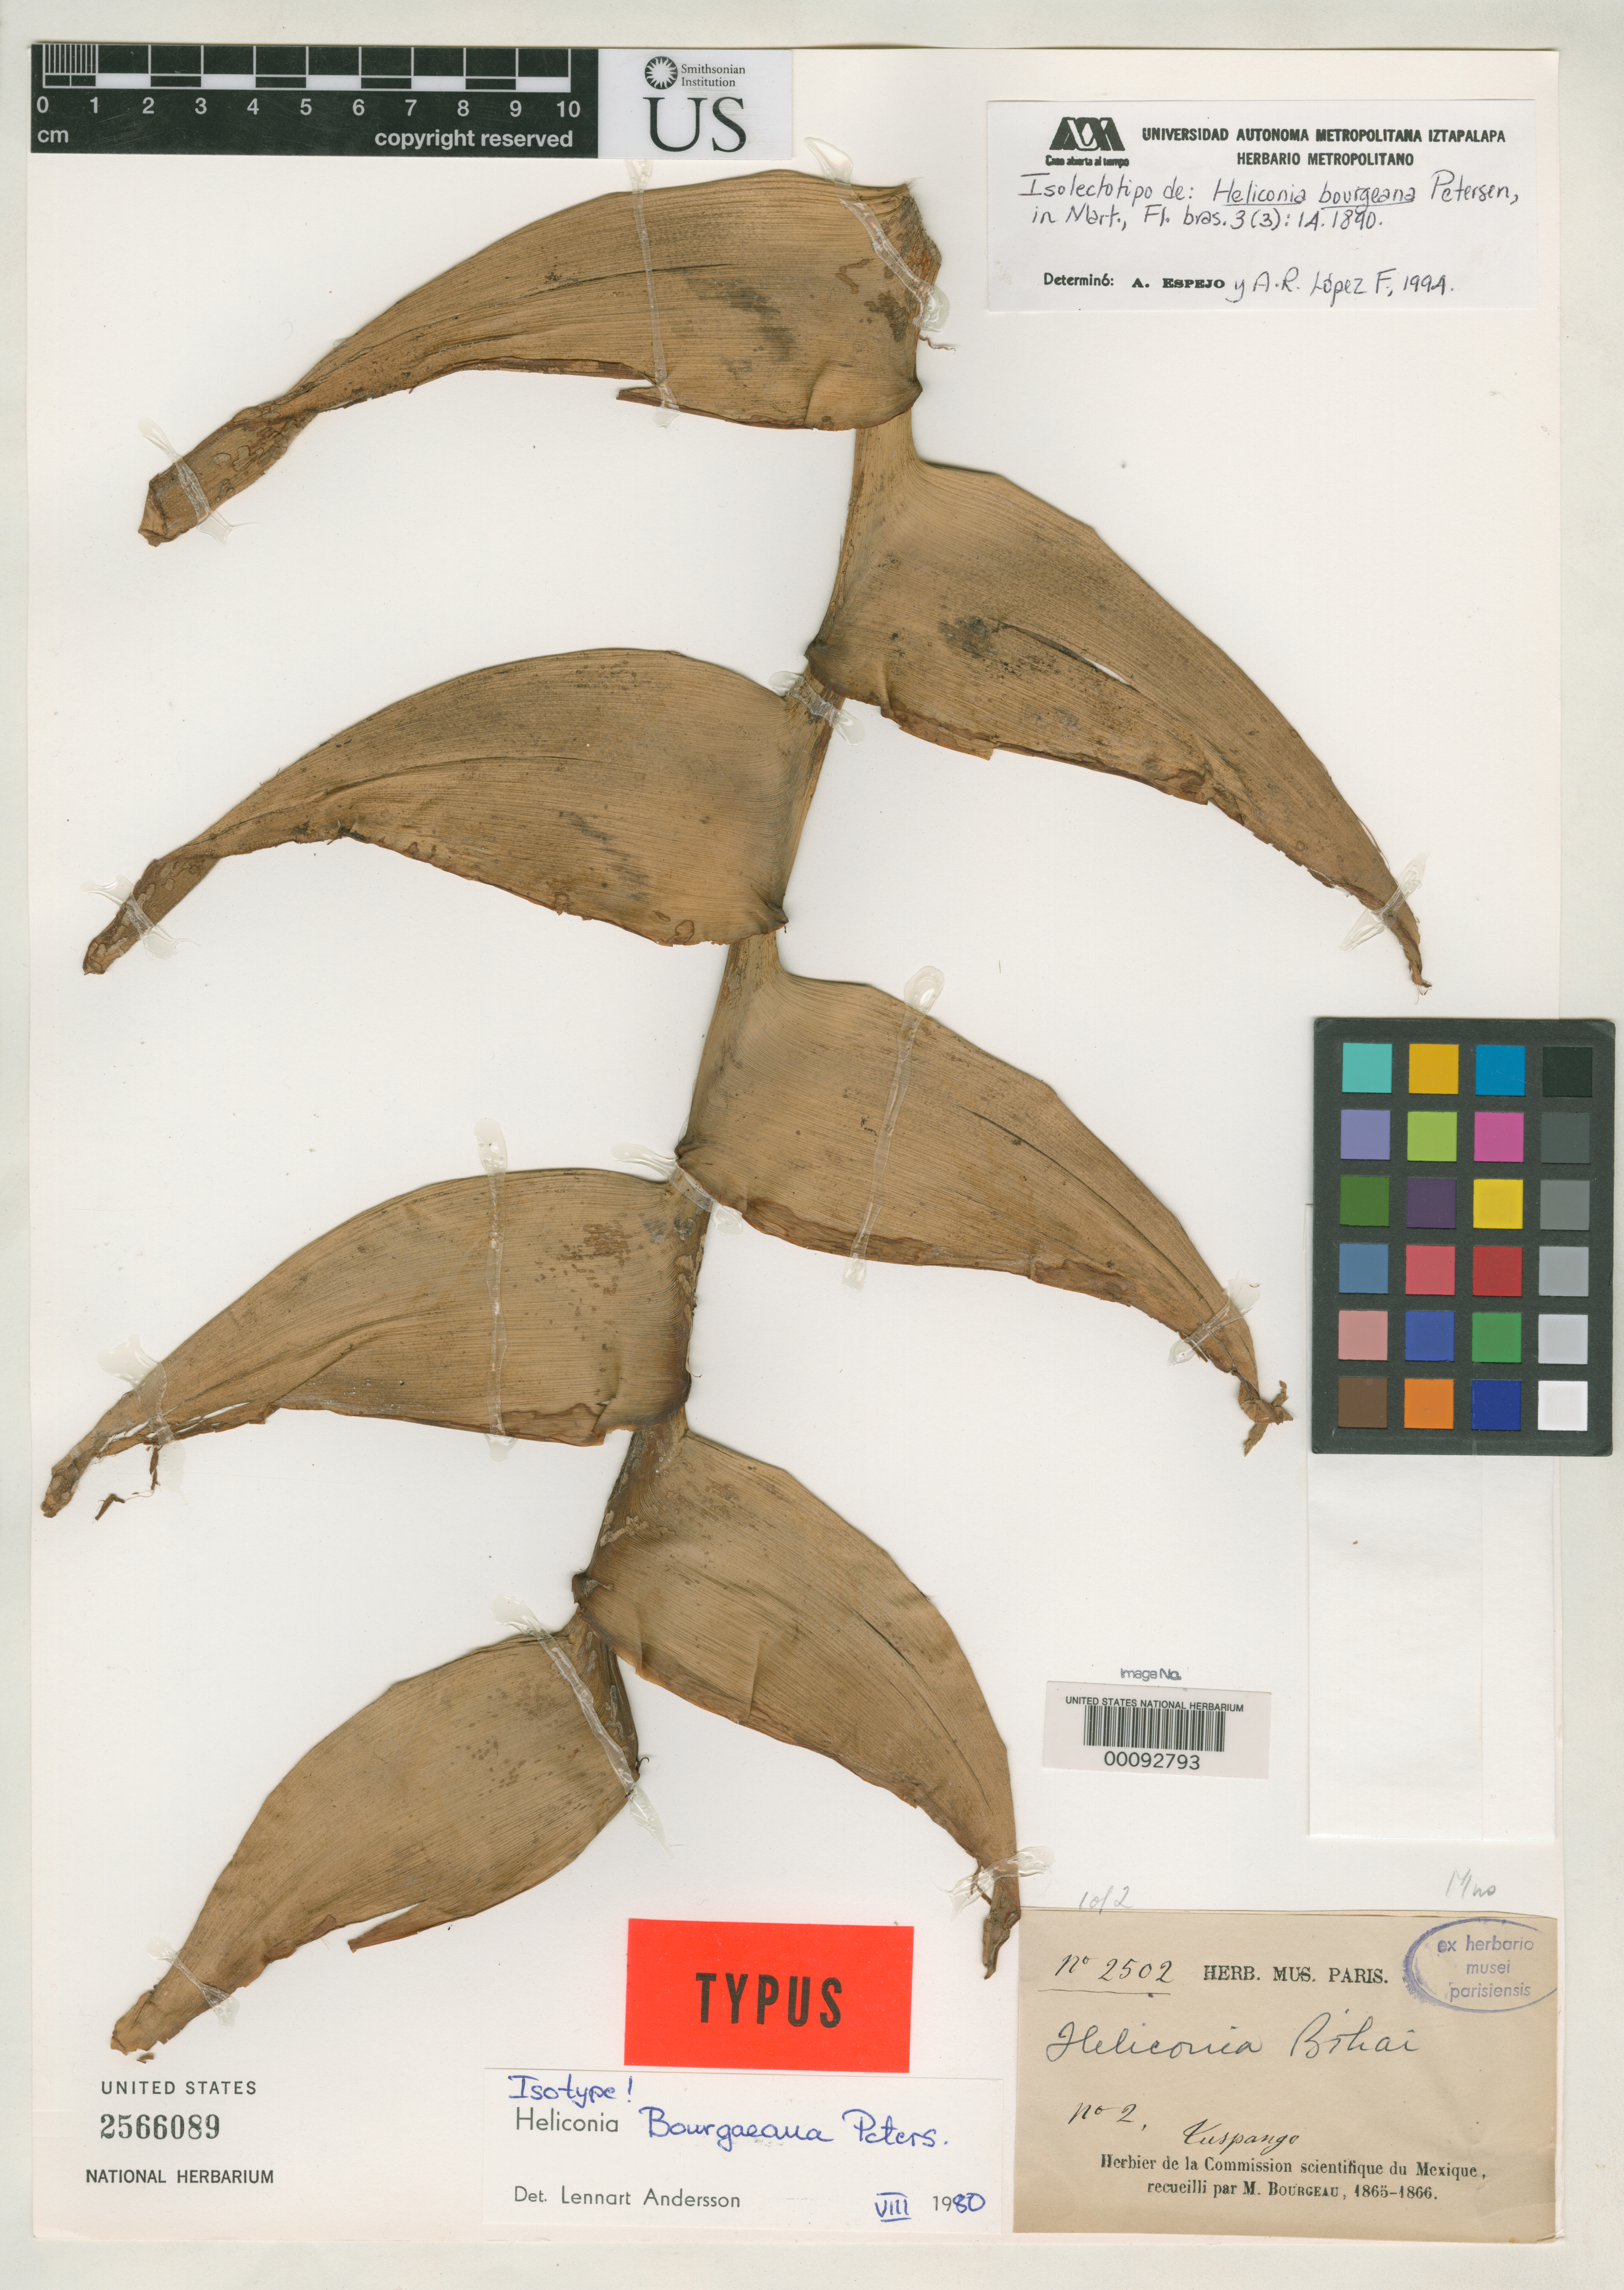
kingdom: Plantae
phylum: Tracheophyta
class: Liliopsida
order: Zingiberales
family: Heliconiaceae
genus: Heliconia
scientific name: Heliconia bourgaeana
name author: Petersen in Mart.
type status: Isotype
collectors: E. Bourgeau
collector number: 2502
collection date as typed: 1865 to -- --- 1866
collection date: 1865/1866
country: Mexico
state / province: Veracruz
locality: Tuspango prope Córdoba.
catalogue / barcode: US 2566089